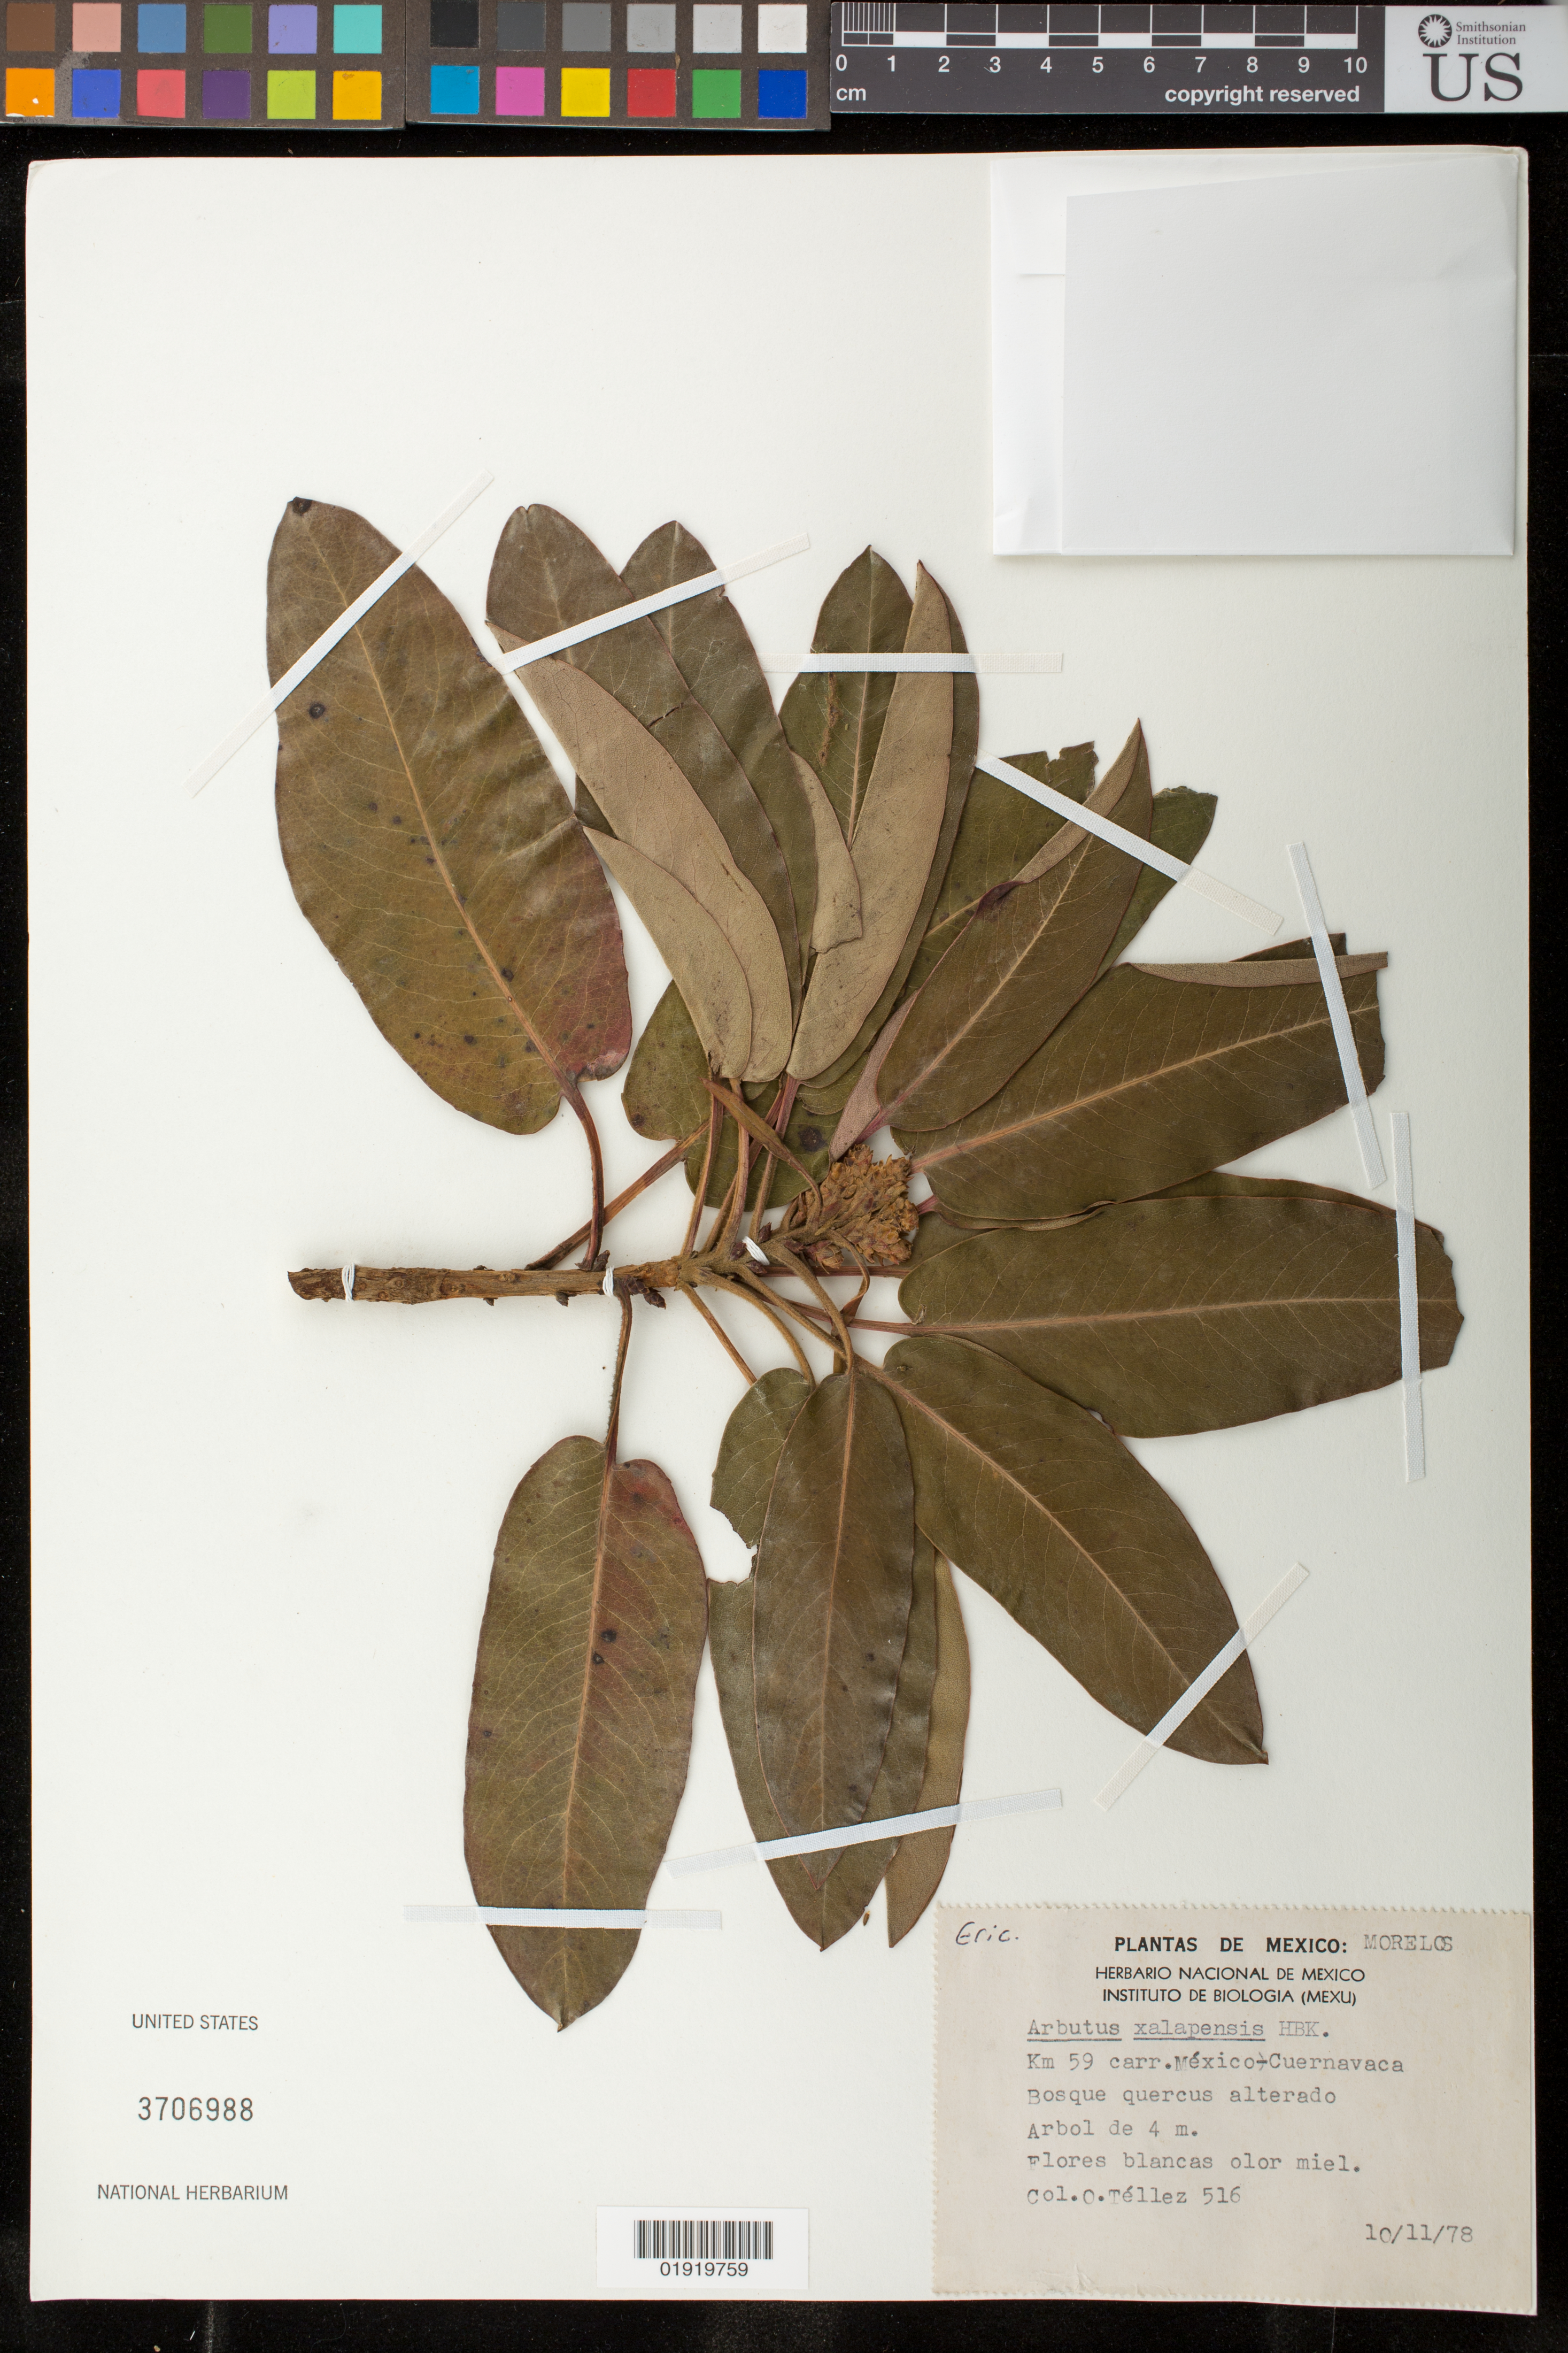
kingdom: Plantae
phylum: Tracheophyta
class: Magnoliopsida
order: Ericales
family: Ericaceae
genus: Arbutus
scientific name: Arbutus xalapensis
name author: Kunth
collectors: O. Téllez V.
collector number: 516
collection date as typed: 10/11/78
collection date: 1978-11-10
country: Mexico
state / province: Morelos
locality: Km 59 carr. México - Cuernavaca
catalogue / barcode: US 3706988